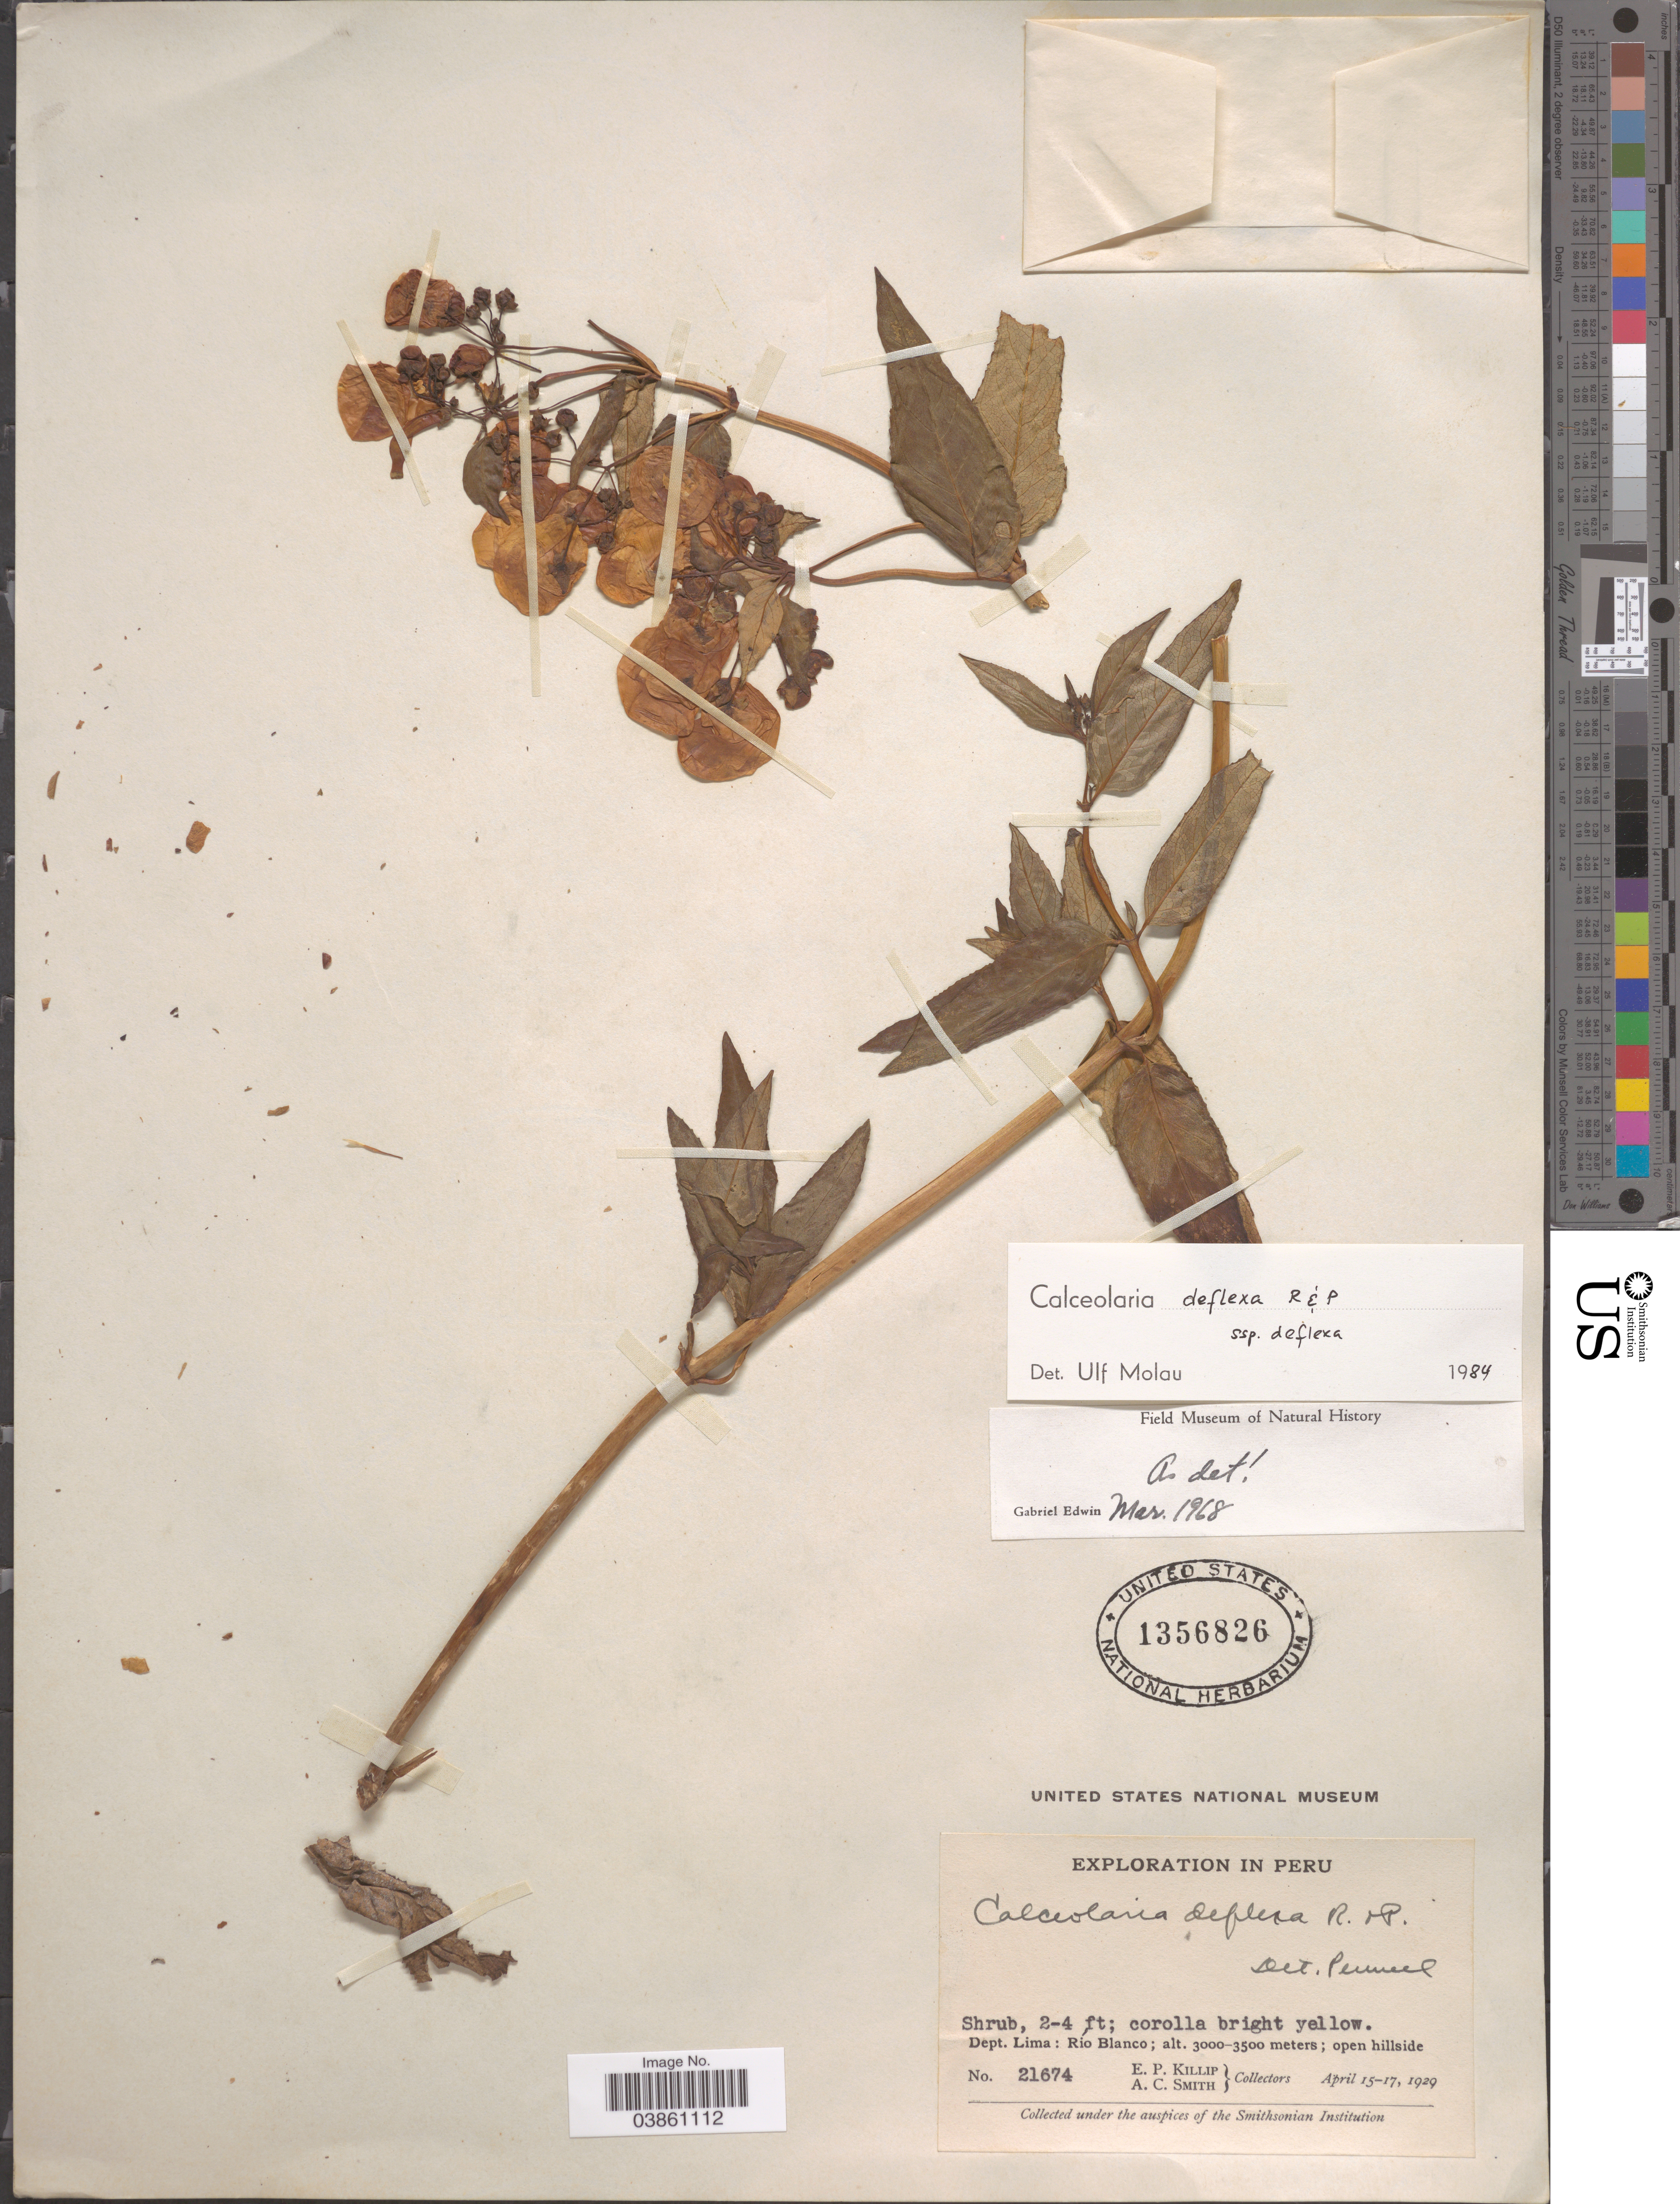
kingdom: Plantae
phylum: Tracheophyta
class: Magnoliopsida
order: Lamiales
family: Calceolariaceae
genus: Calceolaria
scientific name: Calceolaria deflexa subsp. deflexa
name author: Ruiz & Pav.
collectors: E. P. Killip & A. C. Smith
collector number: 21674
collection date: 1929-04-15/1929-04-17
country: Peru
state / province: Lima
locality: Dept. Lima: Río Blanco.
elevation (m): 3000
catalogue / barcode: US 1356826